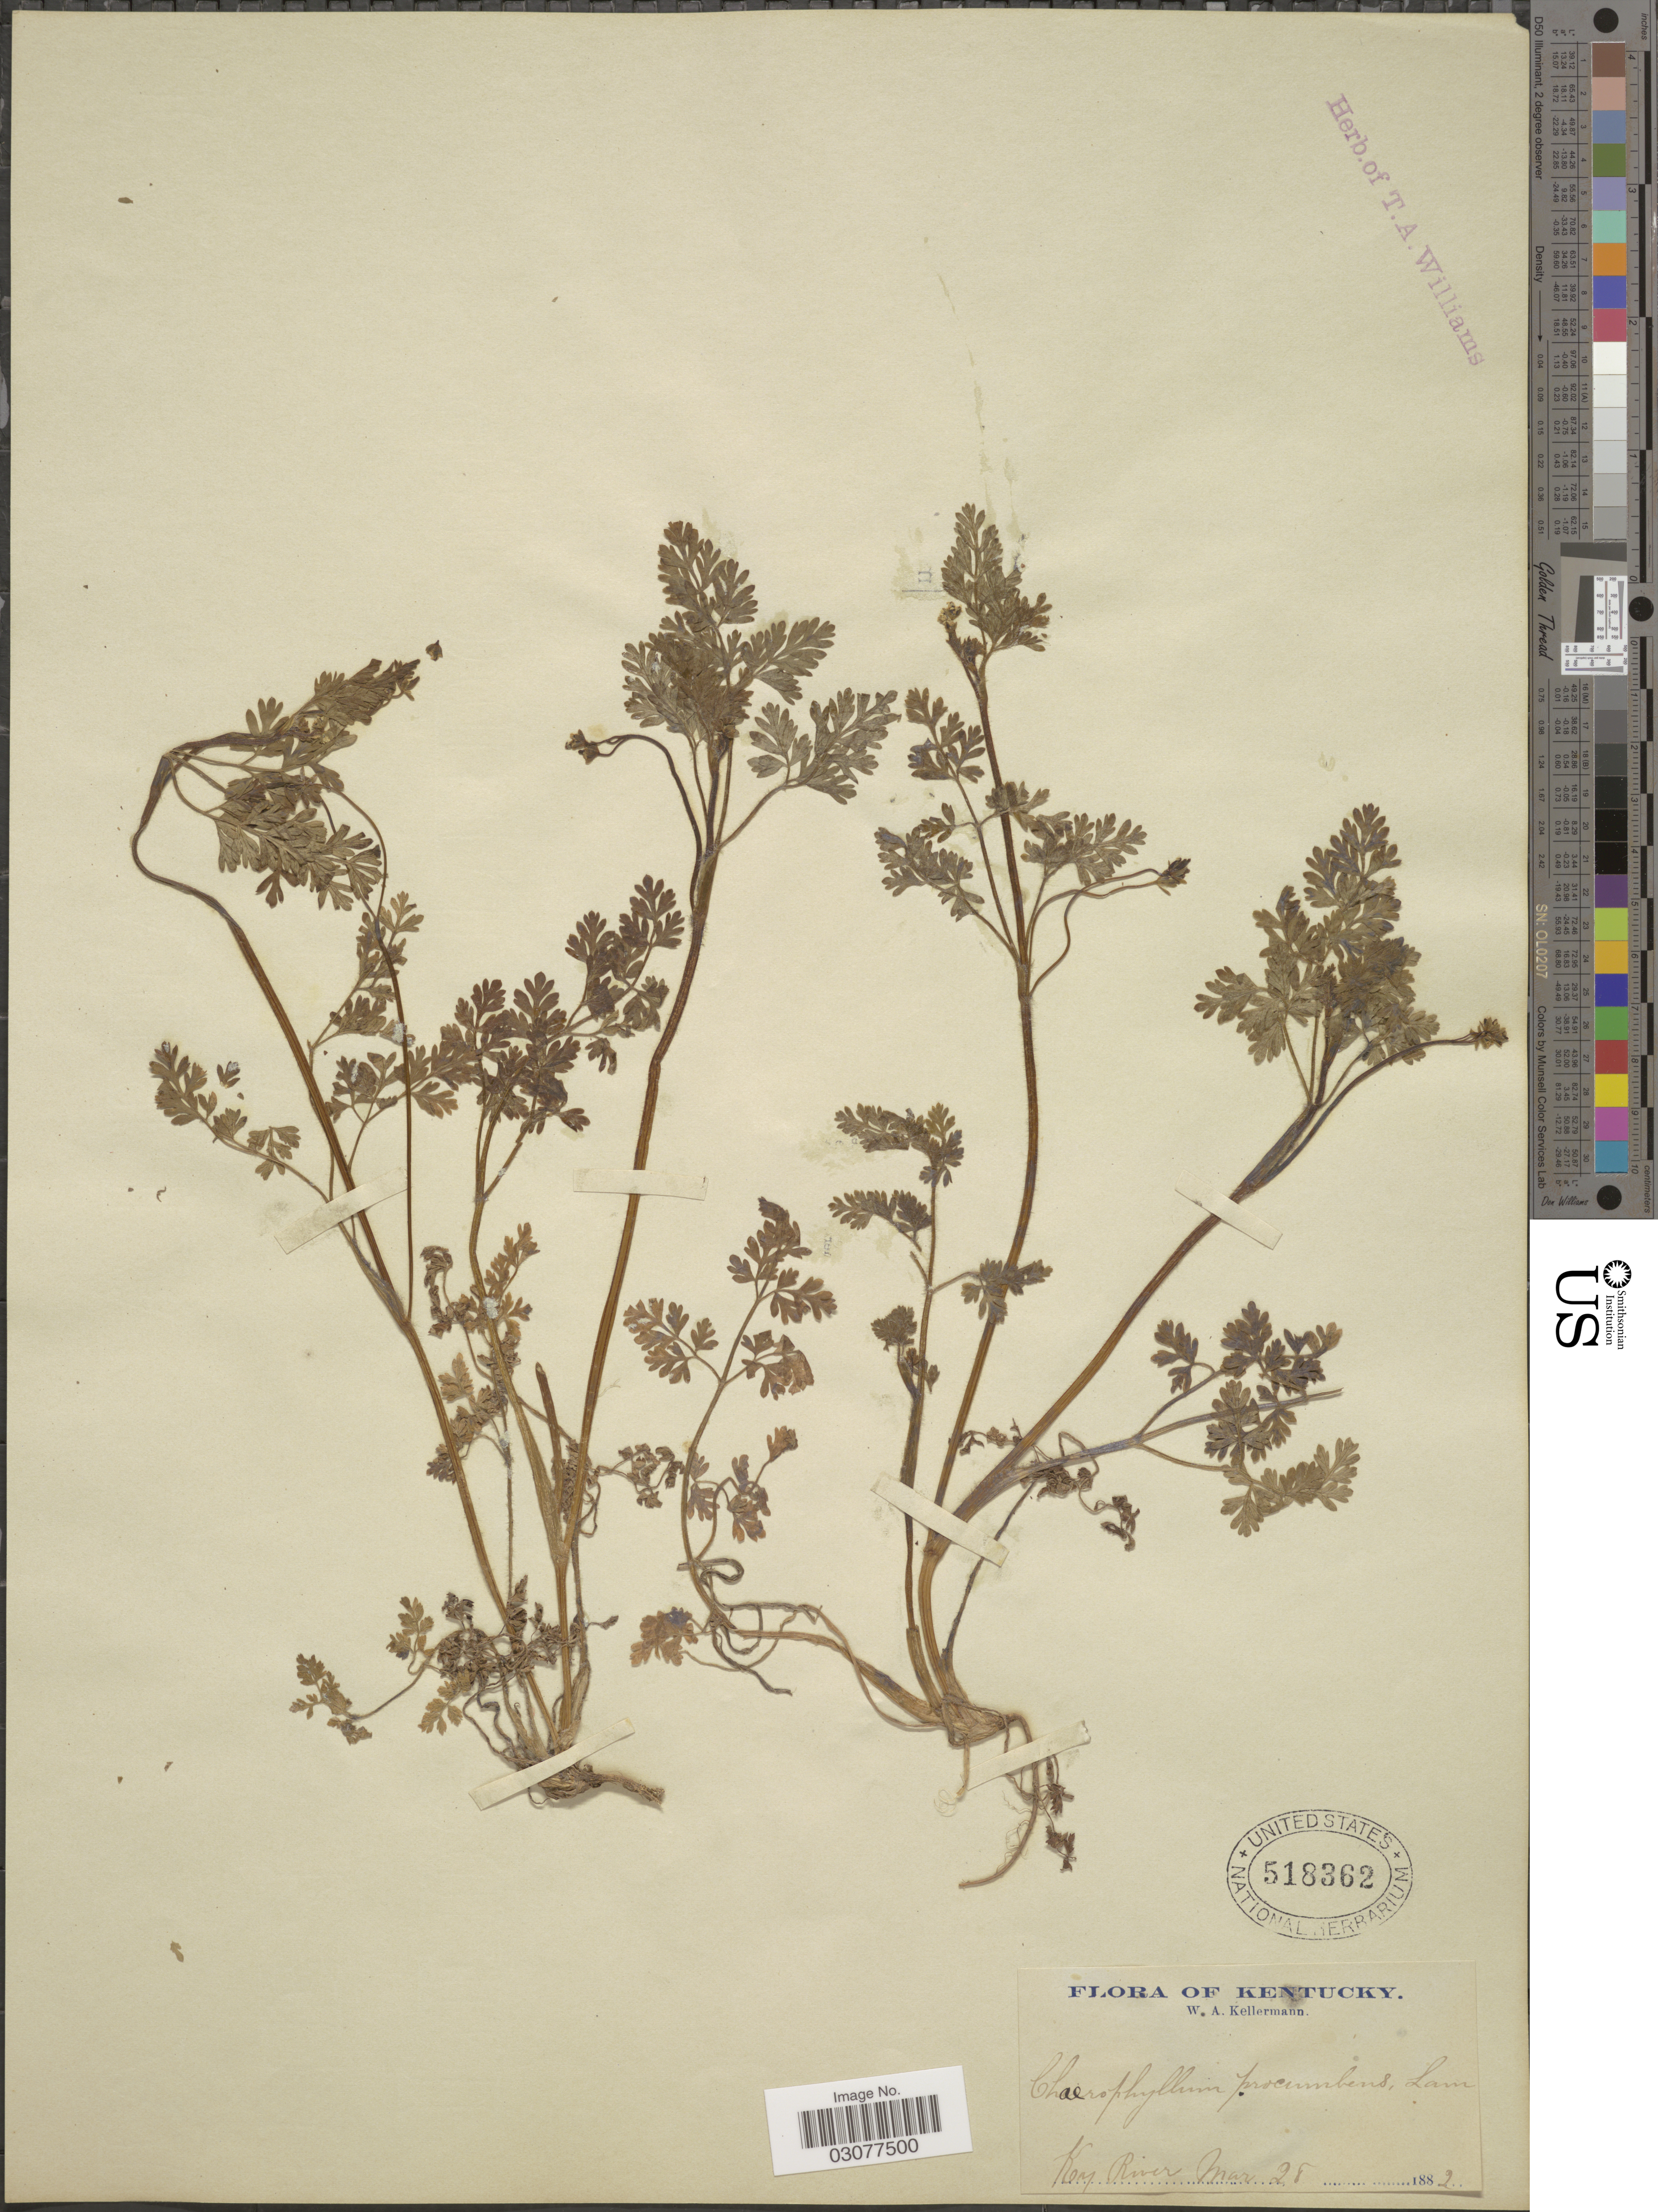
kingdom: Plantae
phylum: Tracheophyta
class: Magnoliopsida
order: Apiales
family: Apiaceae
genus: Chaerophyllum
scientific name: Chaerophyllum tainturieri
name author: Hook.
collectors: W. A. Kellermann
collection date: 1882-03-28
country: United States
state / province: Kentucky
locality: Ky River.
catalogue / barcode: US 518362